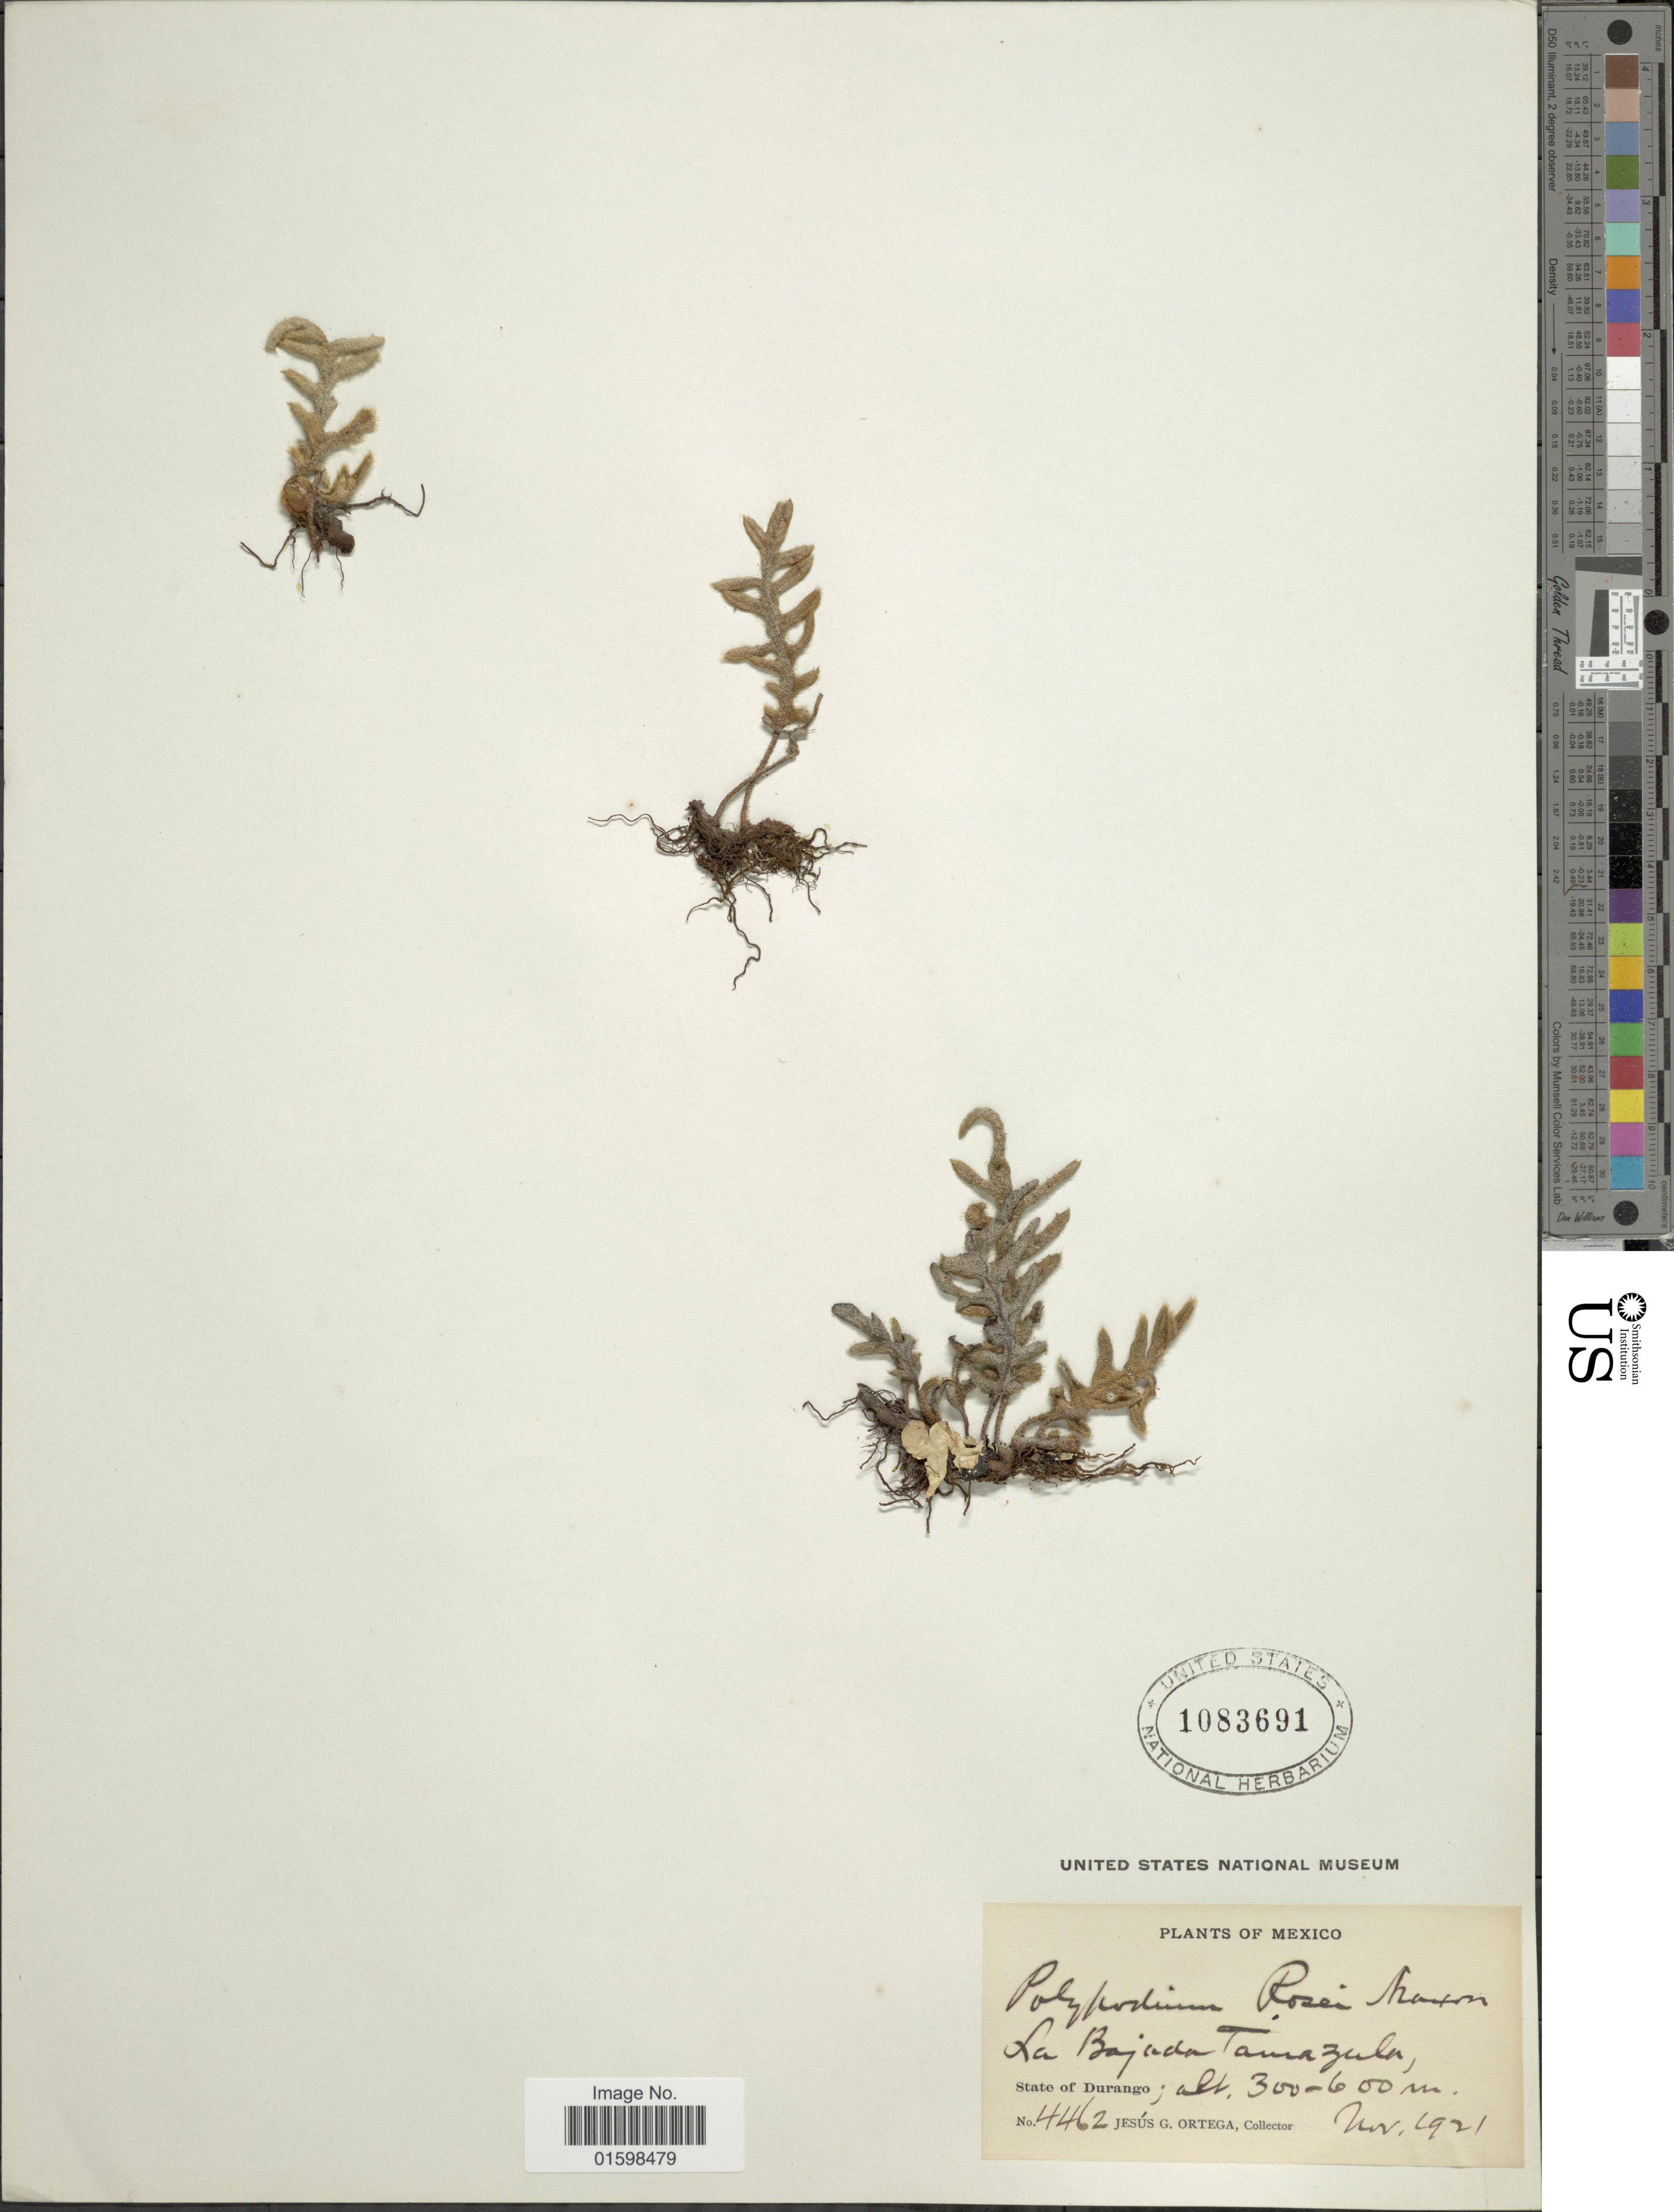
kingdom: Plantae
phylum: Tracheophyta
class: Polypodiopsida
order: Polypodiales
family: Polypodiaceae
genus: Pleopeltis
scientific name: Pleopeltis rosei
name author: (Maxon) A.R. Sm. & Tejero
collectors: J. Ortega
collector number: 4462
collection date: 1921-11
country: Mexico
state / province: Durango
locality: La Bajada Taurazula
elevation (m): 300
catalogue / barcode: US 1083691